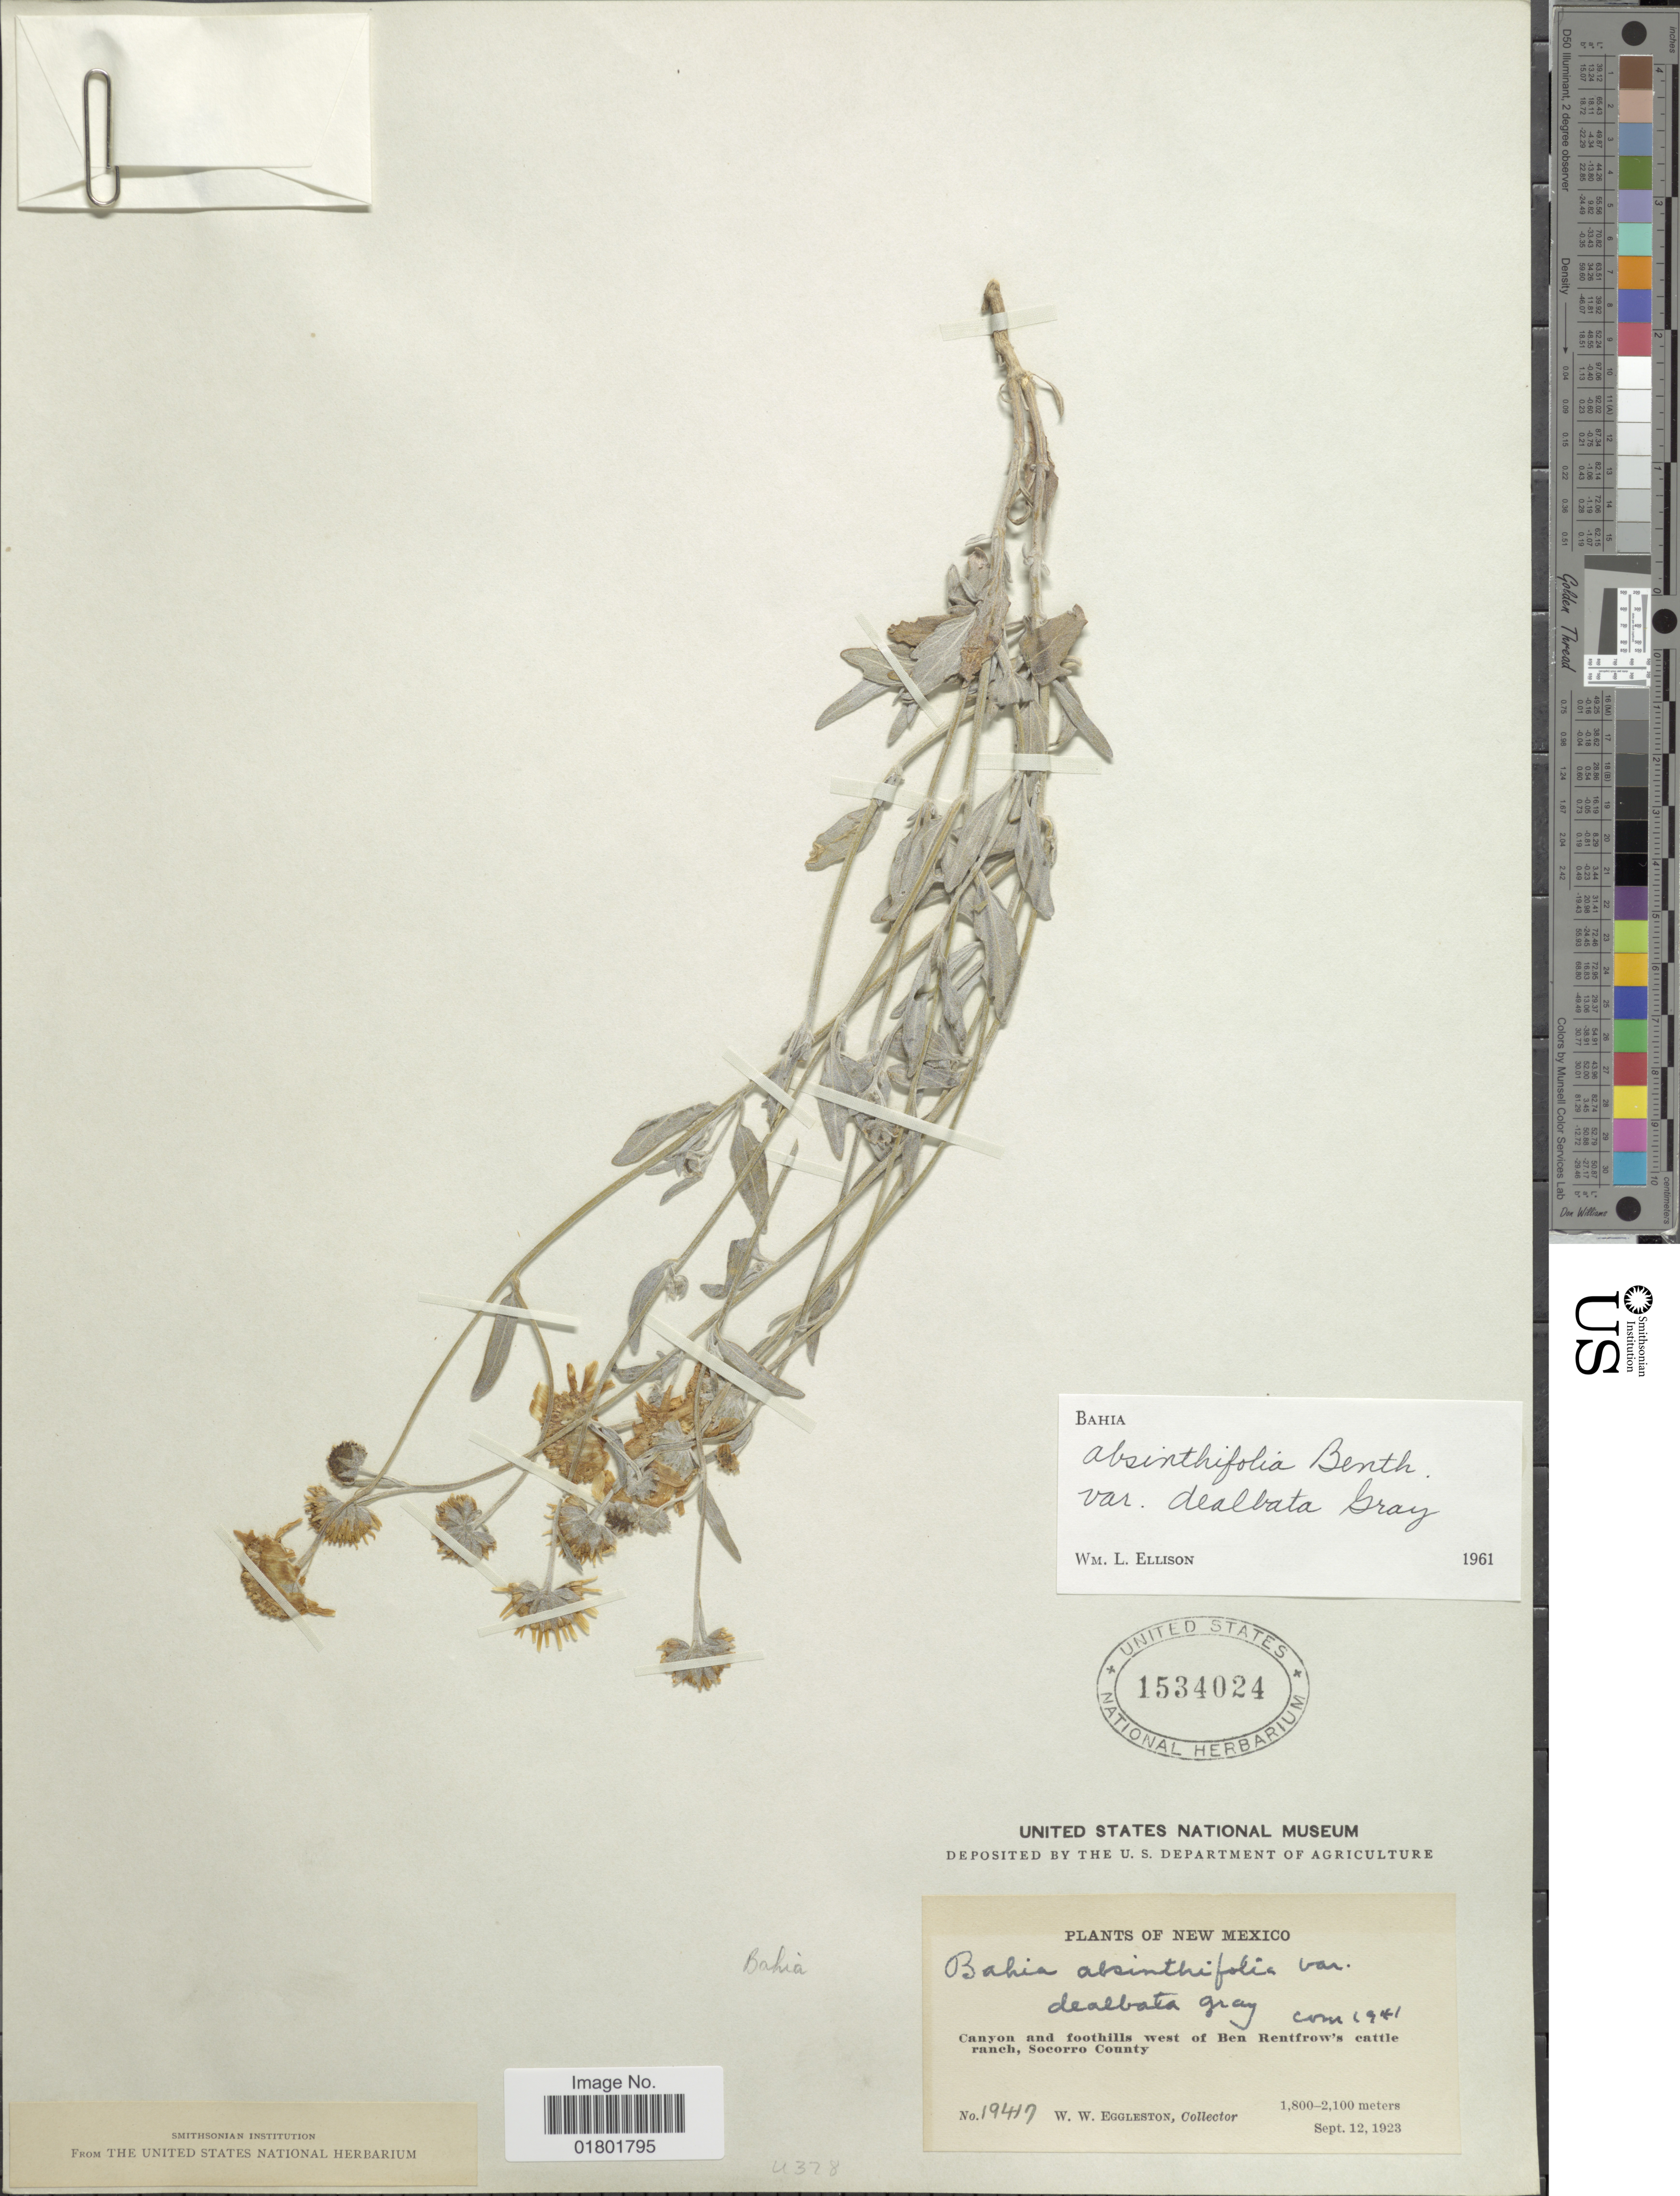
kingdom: Plantae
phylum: Tracheophyta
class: Magnoliopsida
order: Asterales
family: Asteraceae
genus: Bahia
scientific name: Bahia absinthifolia var. dealbata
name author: A. Gray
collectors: W. W. Eggleston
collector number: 19417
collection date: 1923-09-12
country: United States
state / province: New Mexico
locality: Canyon and foothills west of Ben Rentfrow's cattle ranch, Socorro County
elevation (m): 1800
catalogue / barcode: US 1534024